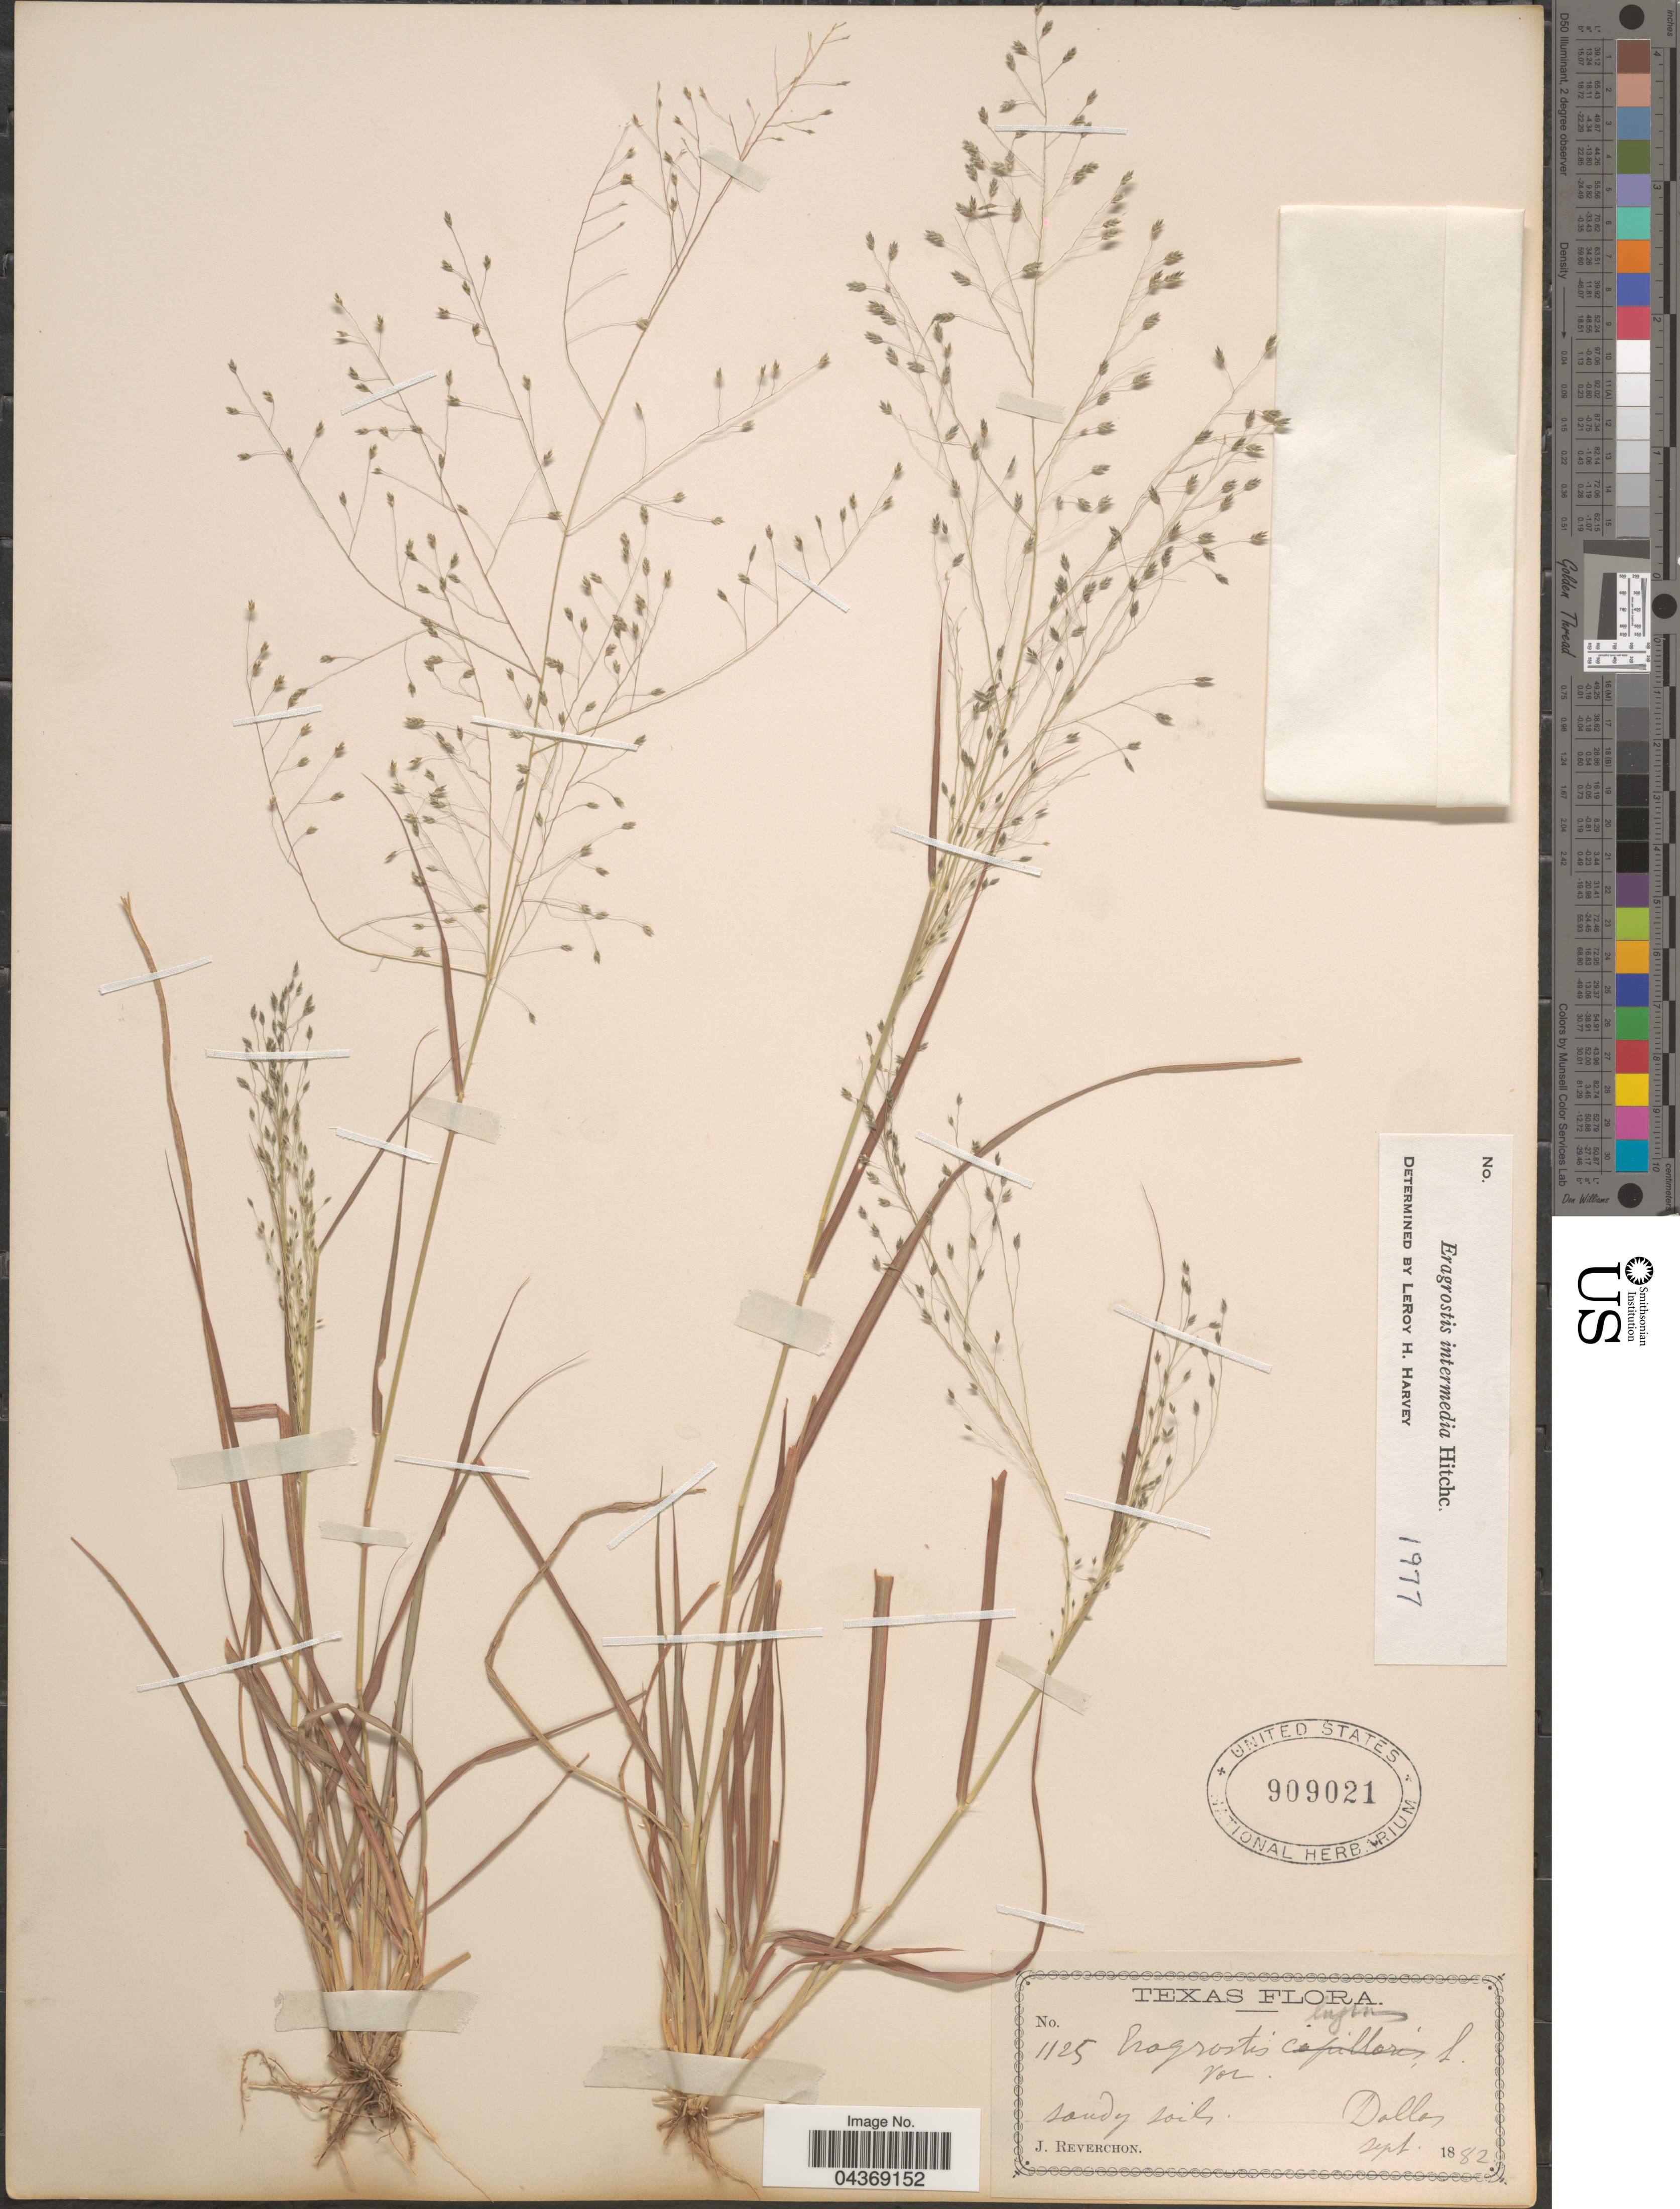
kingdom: Plantae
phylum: Tracheophyta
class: Liliopsida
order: Poales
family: Poaceae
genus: Eragrostis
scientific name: Eragrostis intermedia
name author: Hitchc.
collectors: J. Reverchon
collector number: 1125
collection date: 1882-09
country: United States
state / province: Texas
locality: Dallas.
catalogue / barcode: US 909021